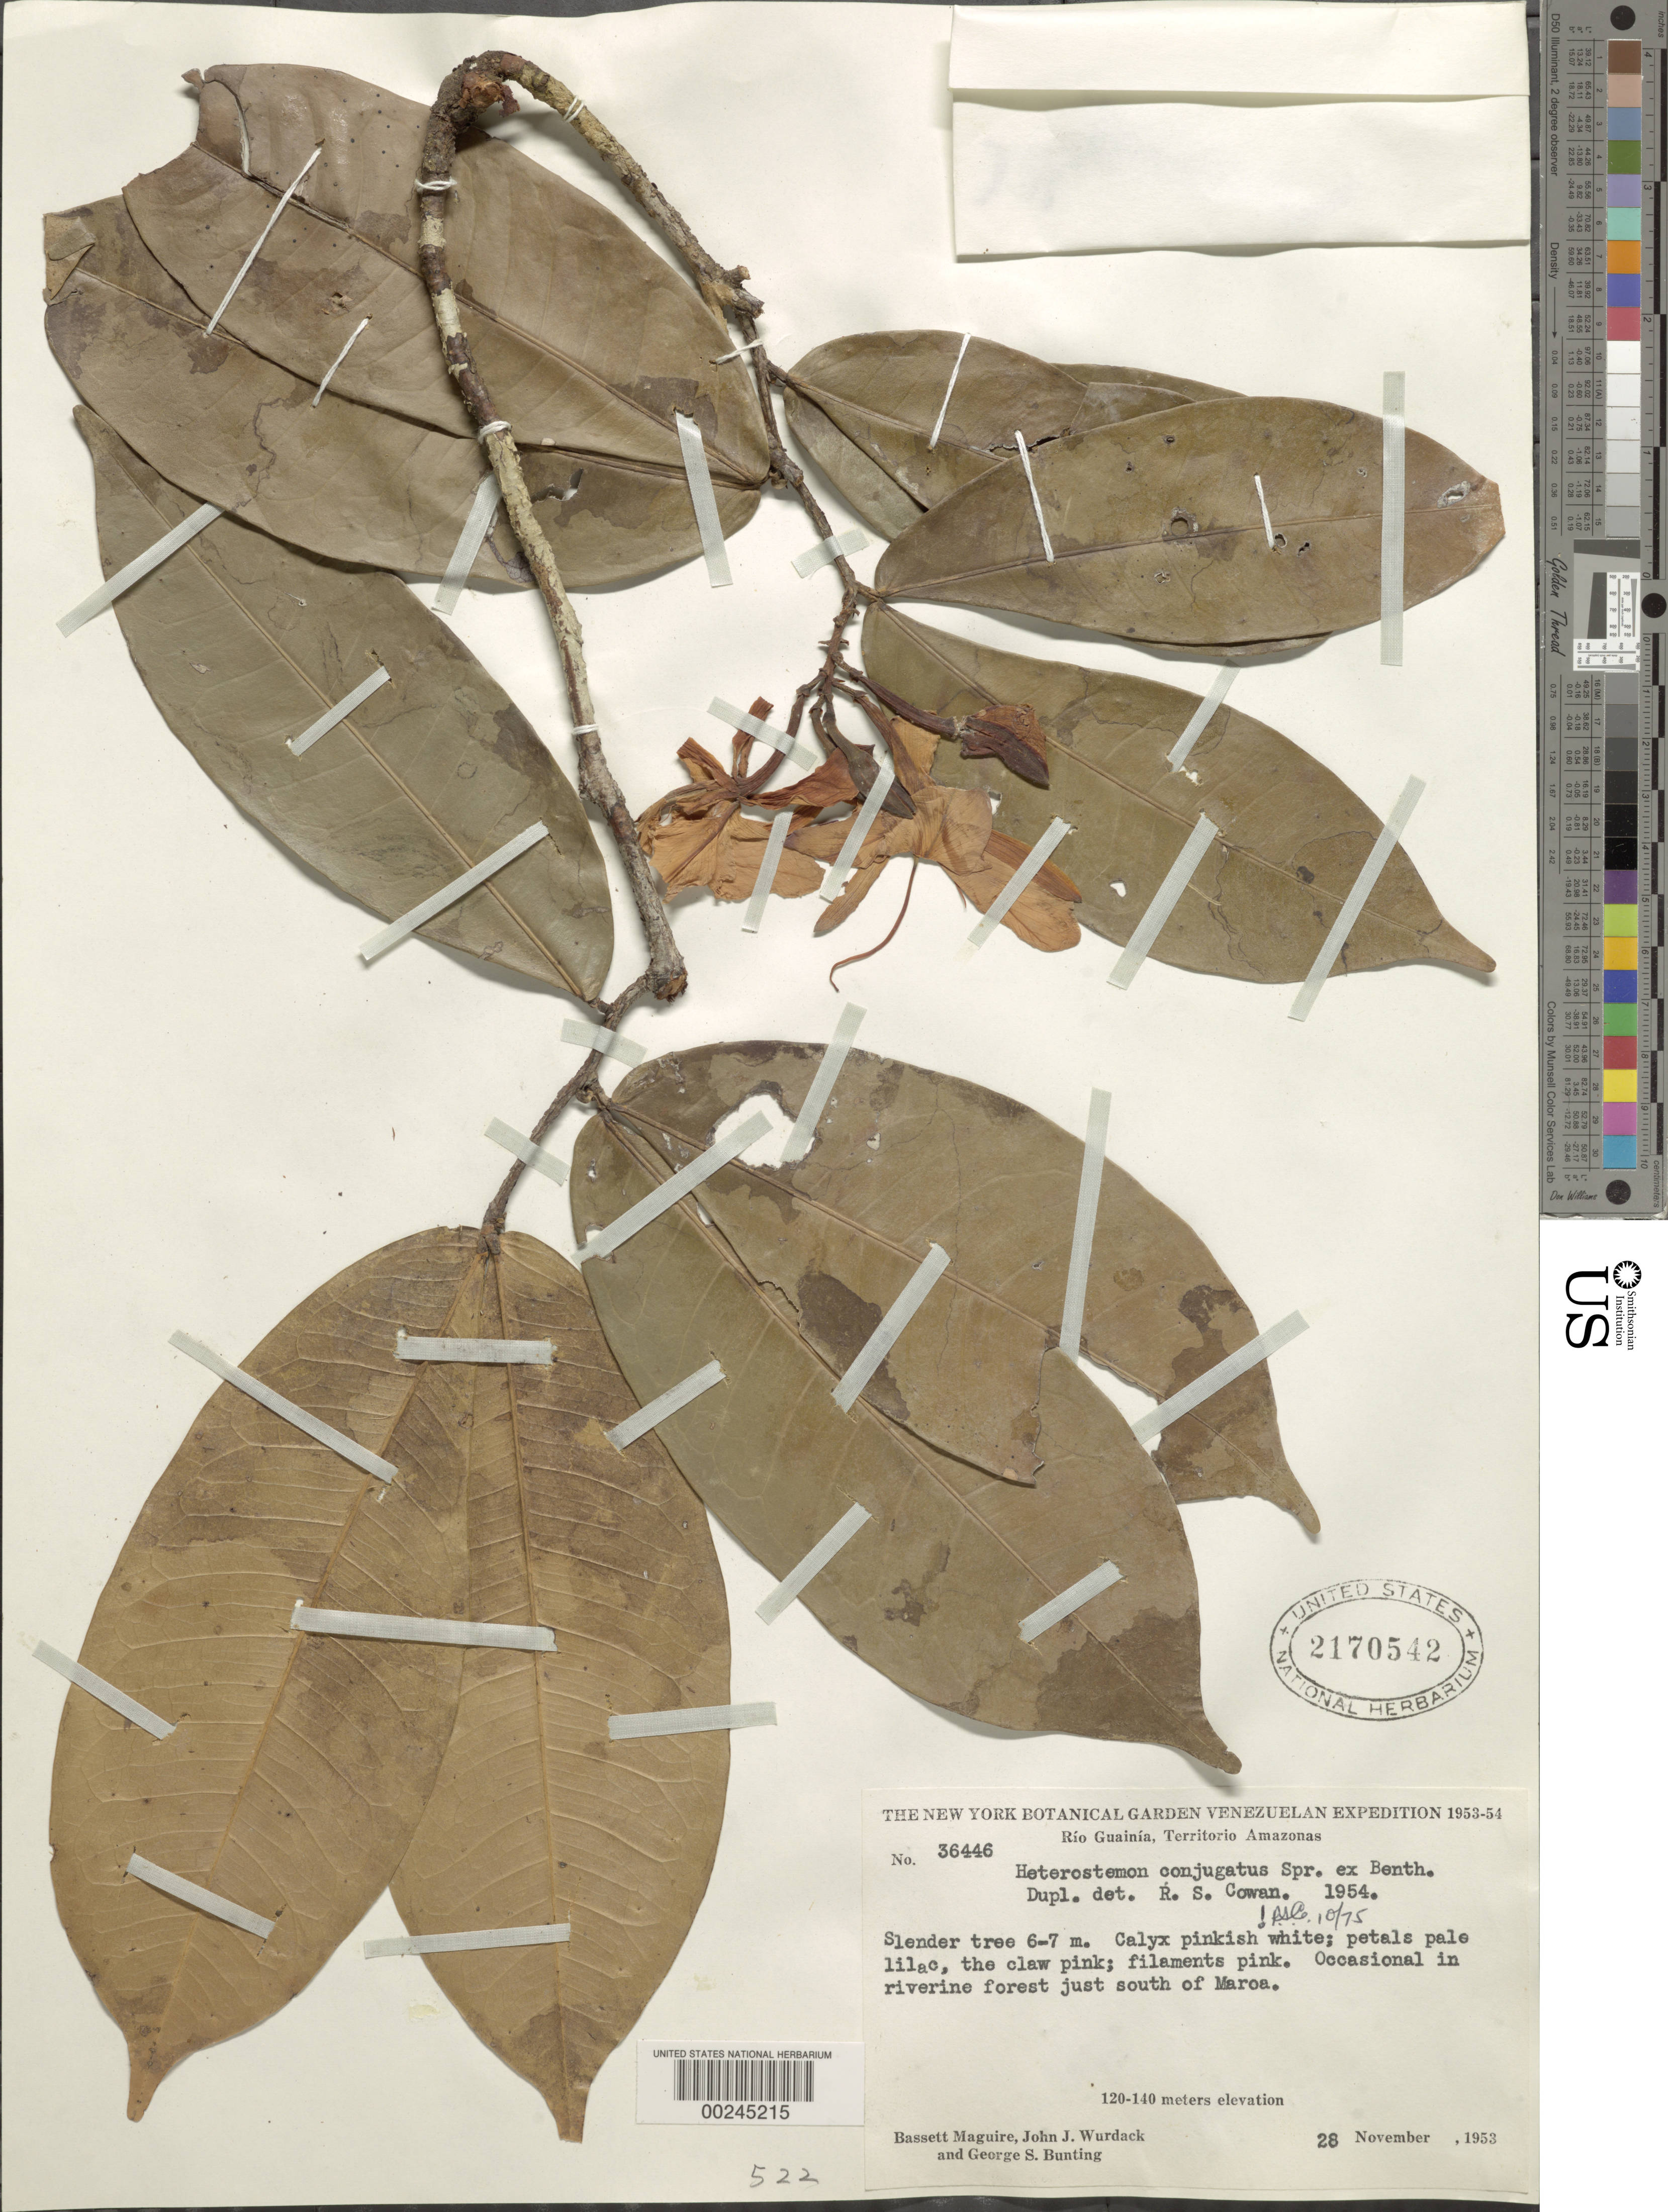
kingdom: Plantae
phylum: Tracheophyta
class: Magnoliopsida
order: Fabales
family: Fabaceae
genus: Heterostemon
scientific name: Heterostemon conjugatus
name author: Spruce ex Benth.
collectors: B. Maguire, J. J. Wurdack & G. S. Bunting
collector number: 36446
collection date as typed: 28 Nov 1953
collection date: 1953-11-28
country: Venezuela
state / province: Amazonas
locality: Just s of maroa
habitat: Riverine forest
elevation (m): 120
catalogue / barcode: US 2170542